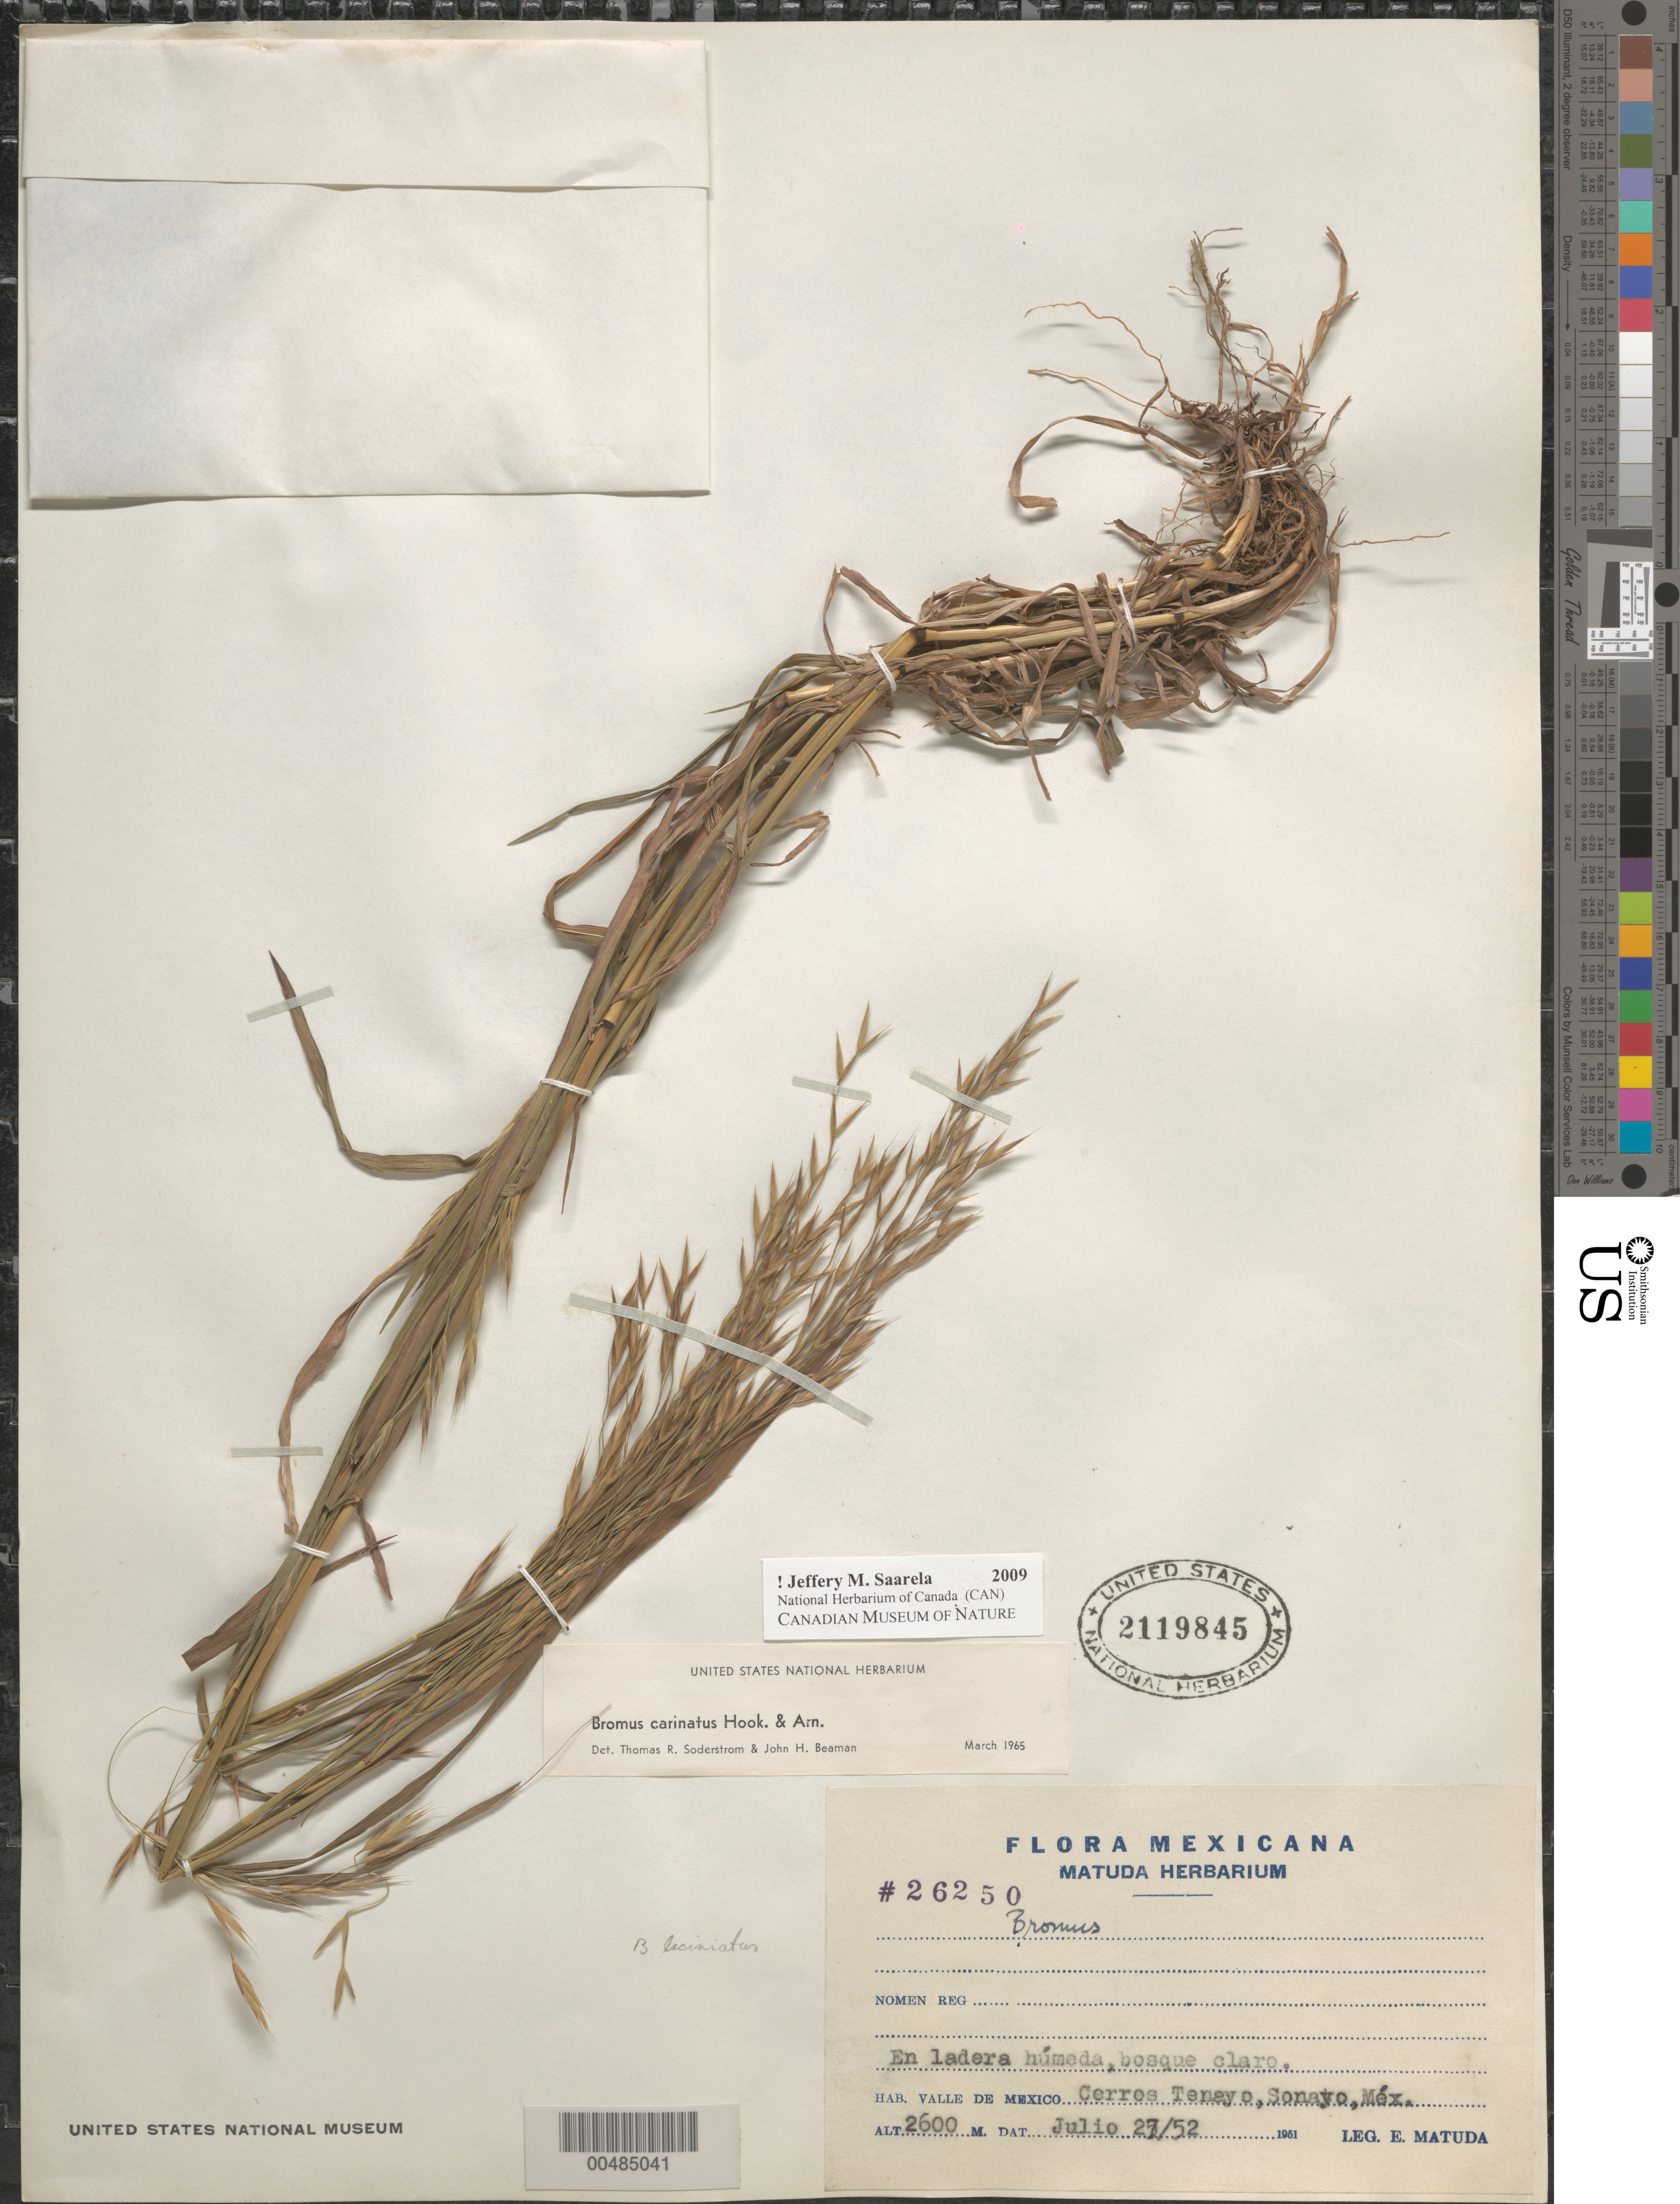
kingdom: Plantae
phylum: Tracheophyta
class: Liliopsida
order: Poales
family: Poaceae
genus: Bromus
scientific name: Bromus carinatus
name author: Hook. & Arn.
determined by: Soderstrom, T. R.; Beaman, J. H.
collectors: E. Matuda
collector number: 26250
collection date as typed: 27 Jul 1952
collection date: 1952-07-27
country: Mexico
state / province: México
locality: Valle de Mexico, Cerros Tenayo, Sonayo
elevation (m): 2600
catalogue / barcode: US 2119845